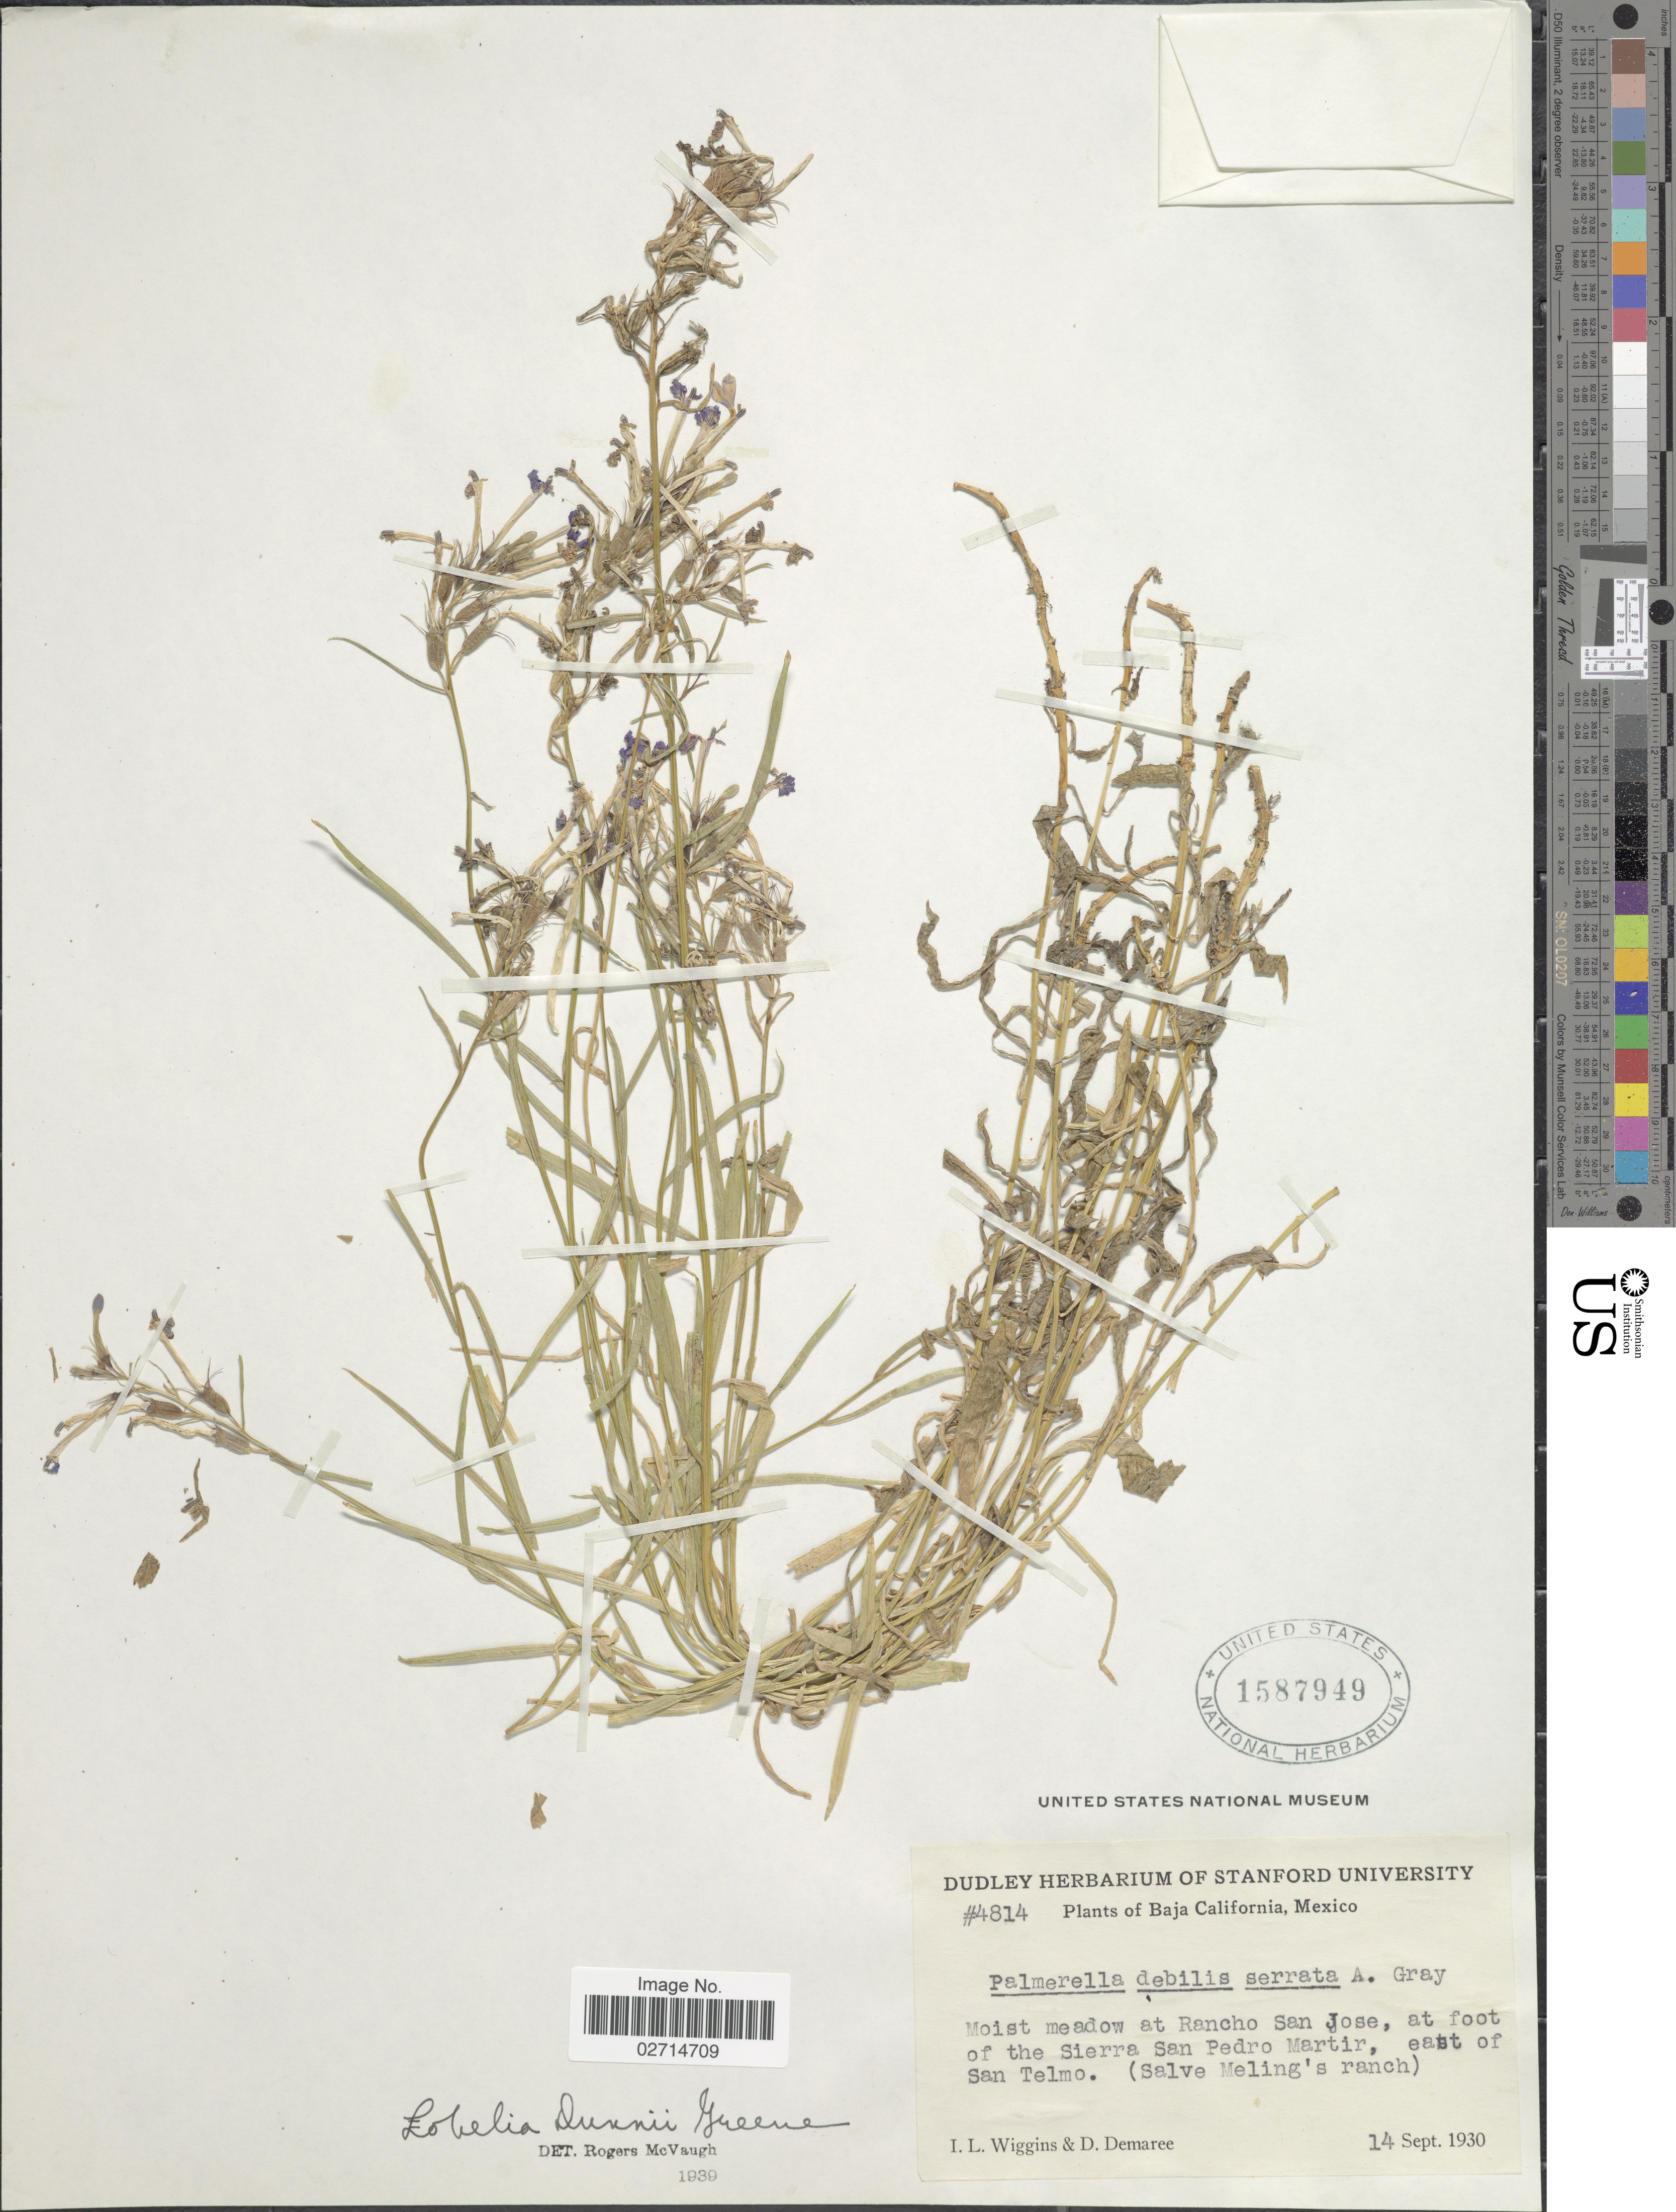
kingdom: Plantae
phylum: Tracheophyta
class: Magnoliopsida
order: Asterales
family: Campanulaceae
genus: Lobelia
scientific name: Lobelia dunnii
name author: S.W. Greene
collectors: I. L. Wiggins & D. Demaree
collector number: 4814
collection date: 1930-09-14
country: Mexico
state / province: Baja California Norte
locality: Moist meadow at Rancho San Jose, at foot of the Sierra San Pedro Martir, east of San Telmo. (Salve Meling's ranch).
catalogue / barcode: US 1587949